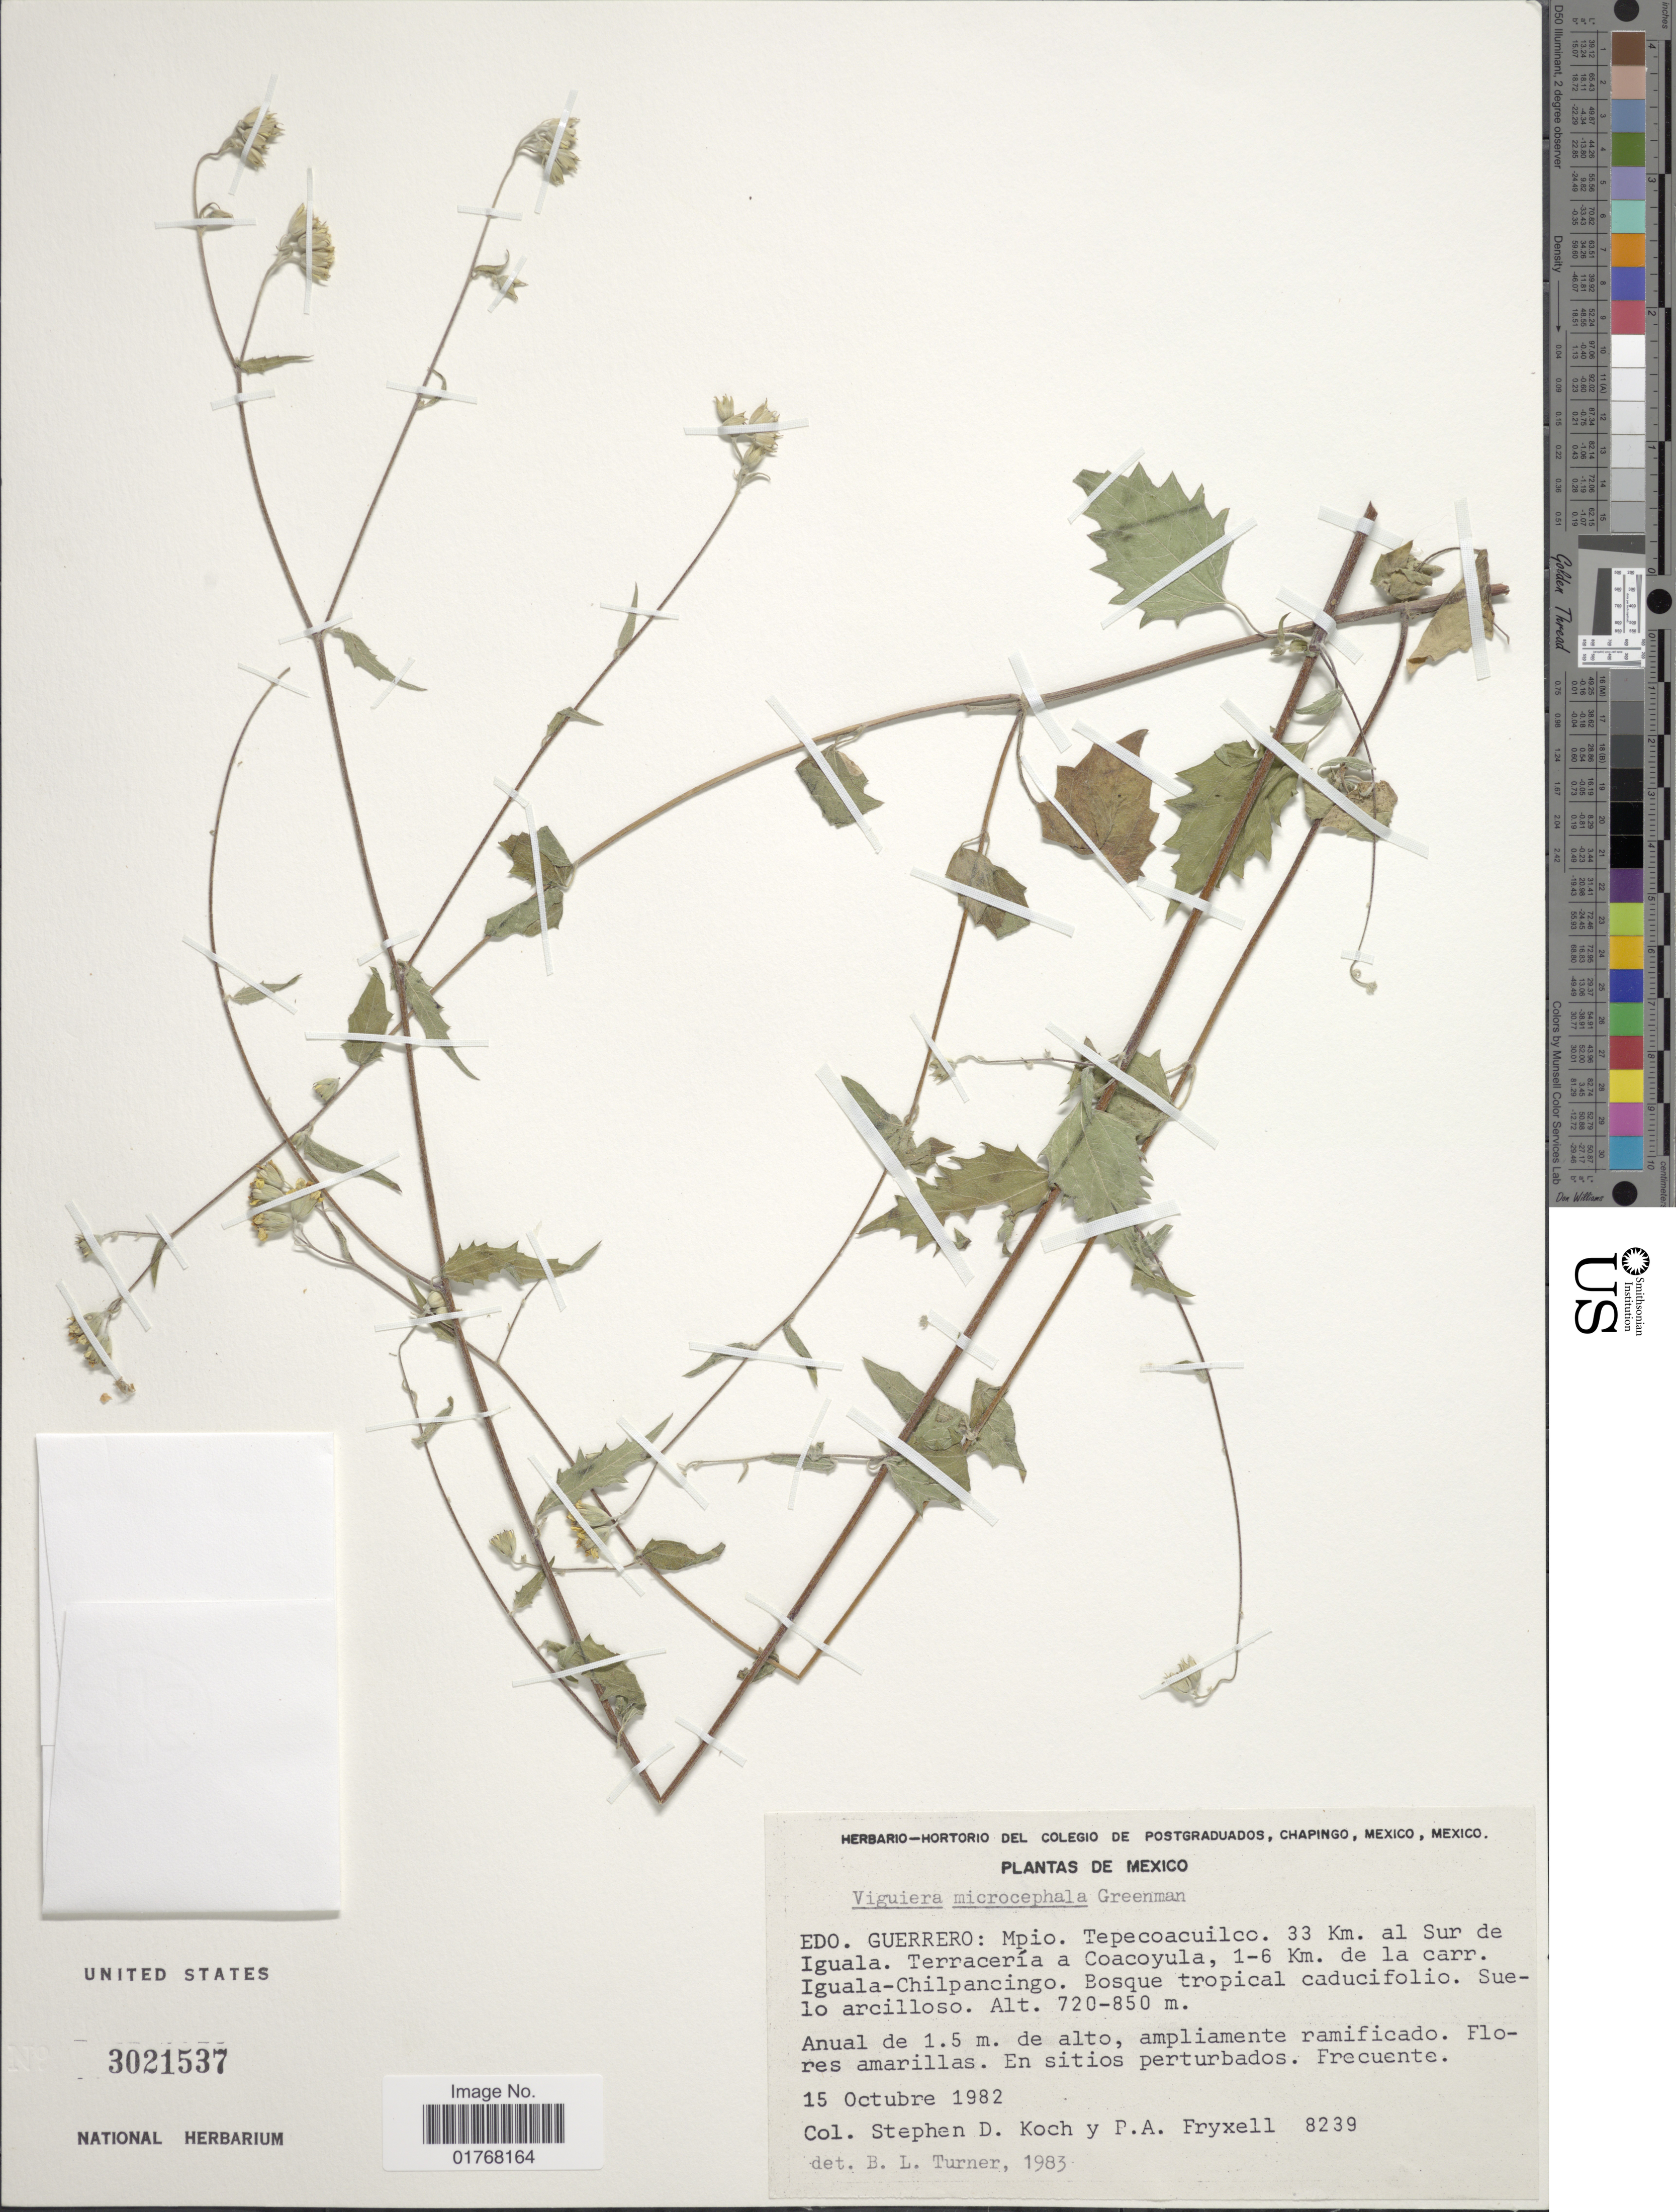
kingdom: Plantae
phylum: Tracheophyta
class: Magnoliopsida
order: Asterales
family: Asteraceae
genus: Viguiera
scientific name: Viguiera microcephala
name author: Greenm.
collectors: S. D. Koch & P. A. Fryxell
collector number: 8239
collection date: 1982-10-15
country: Mexico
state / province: Guerrero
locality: Mpio Tepecoacuilco. 33 Km al Sur de Oguala. Terracería a Coacoyula, 1-6 km de la carr. Iguala-Chilpancingo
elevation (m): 720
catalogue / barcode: US 3021537